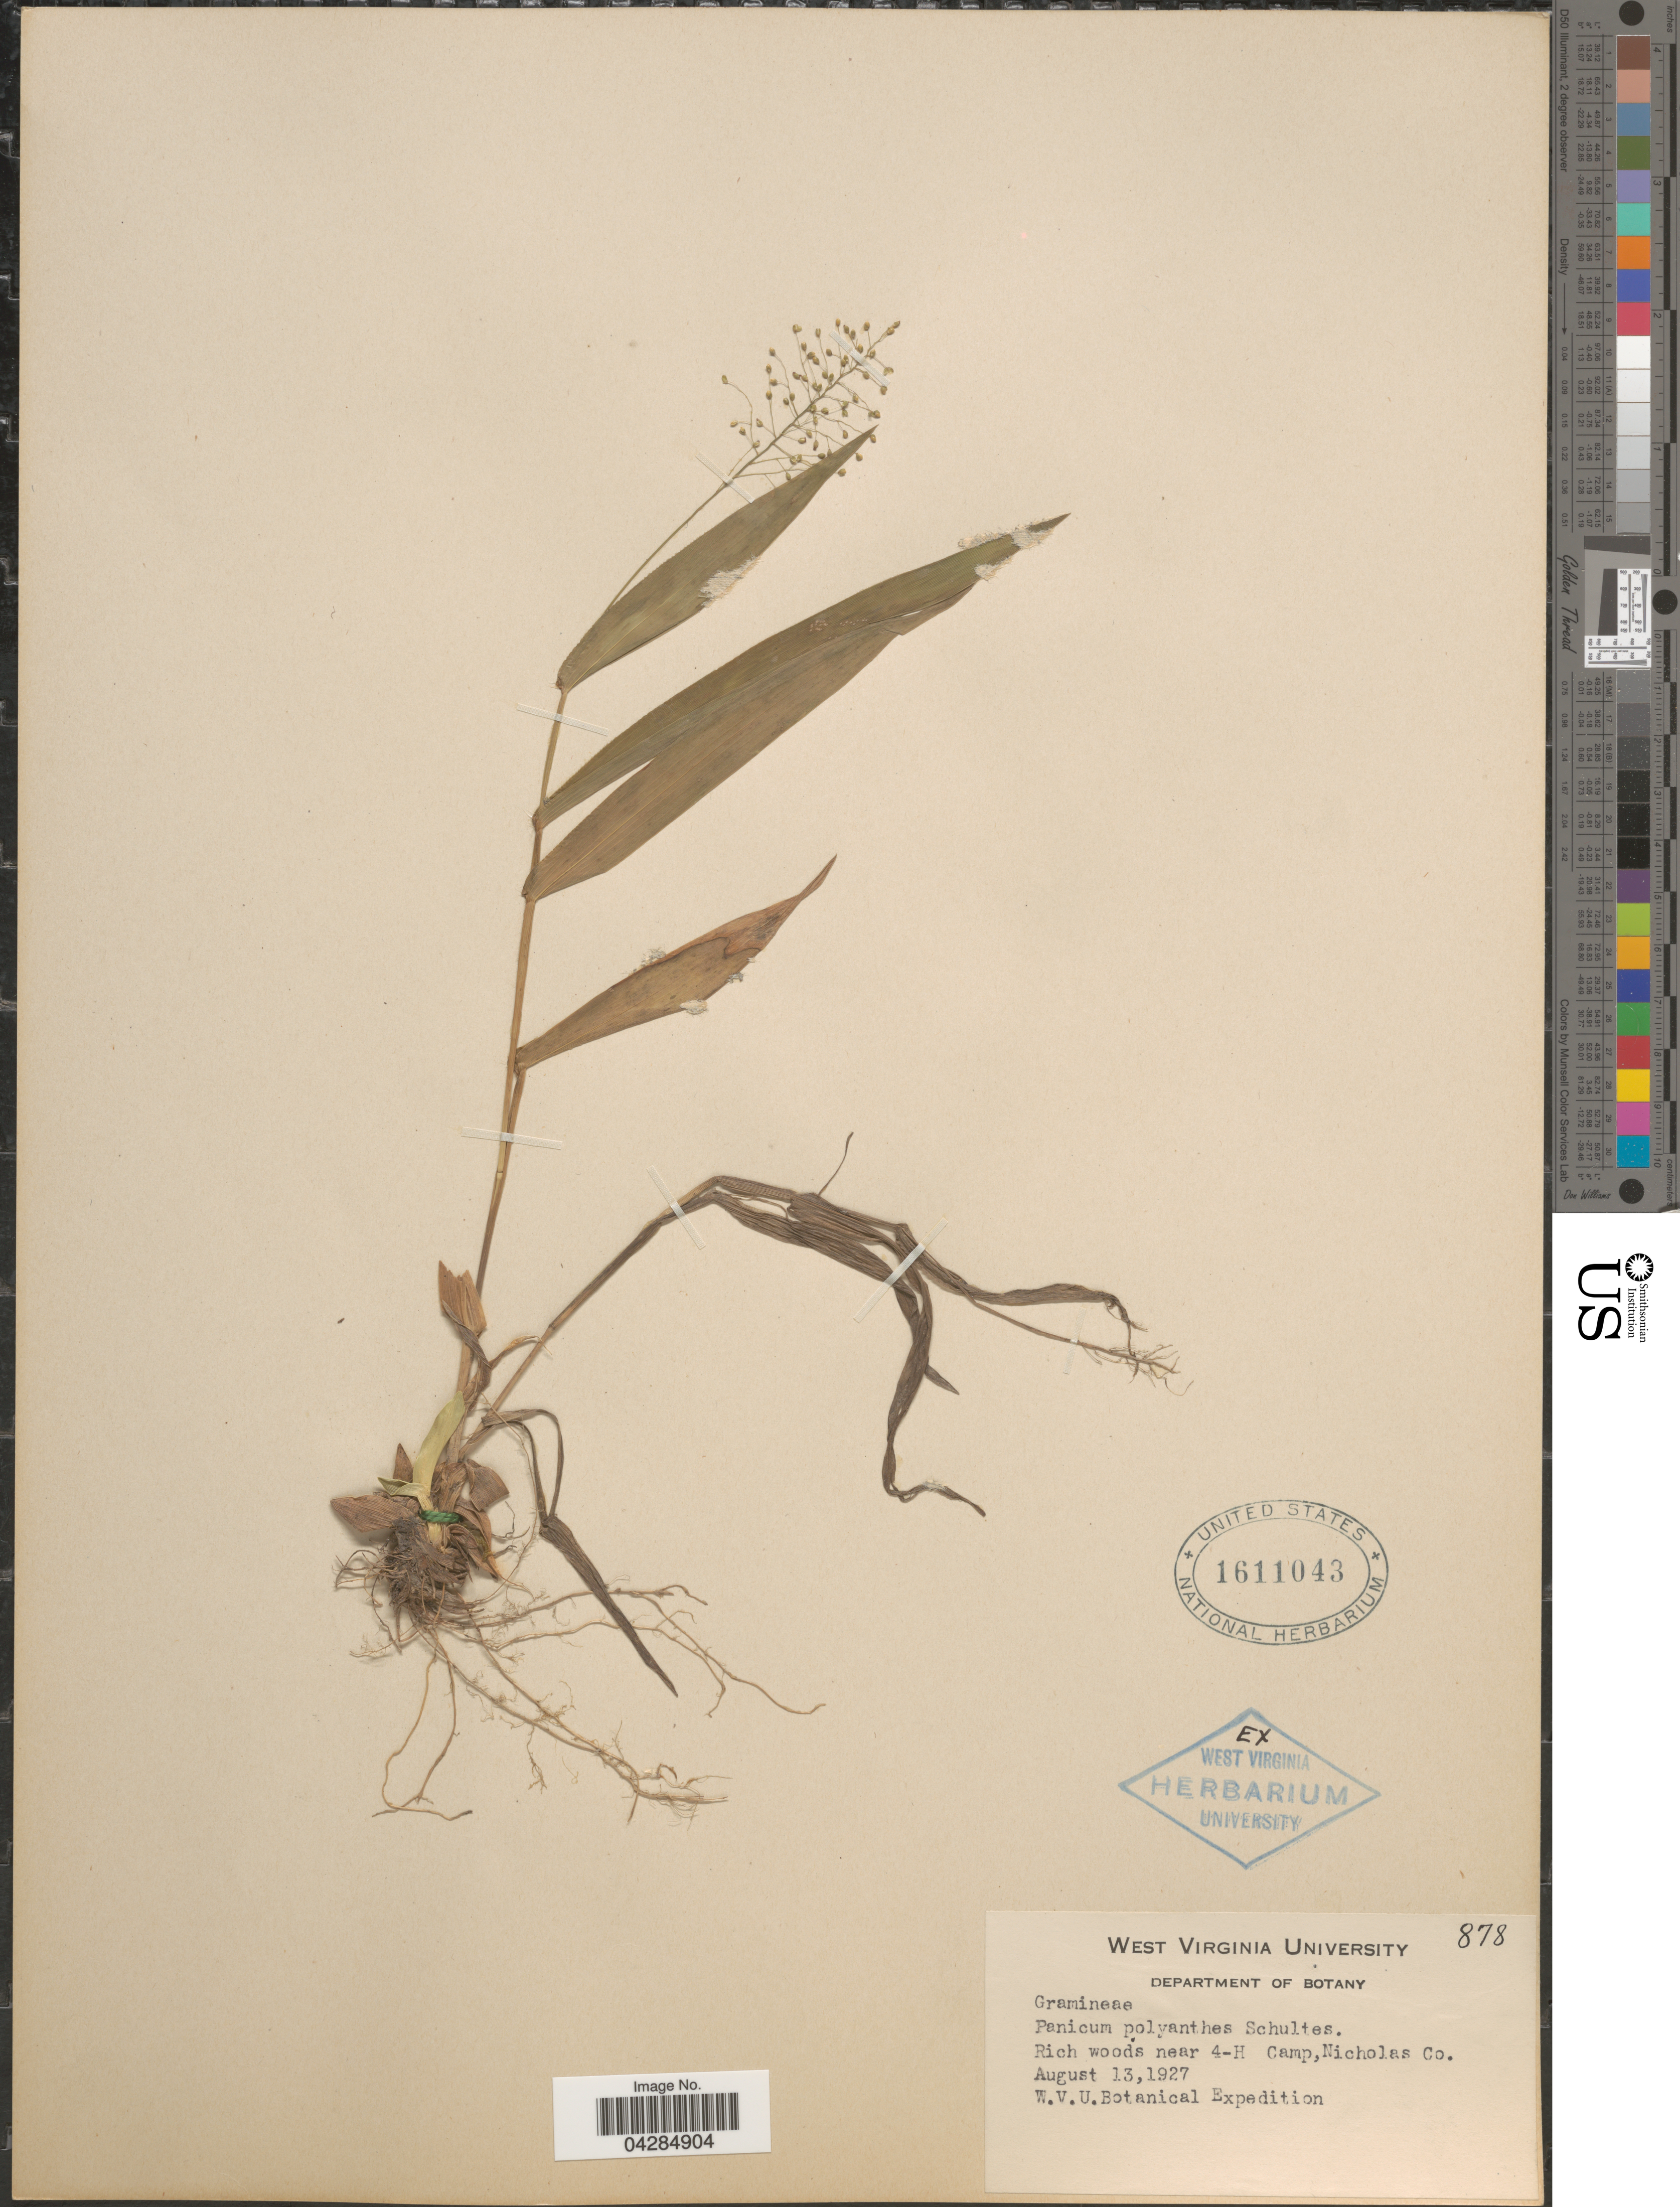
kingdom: Plantae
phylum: Tracheophyta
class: Liliopsida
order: Poales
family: Poaceae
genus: Dichanthelium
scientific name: Dichanthelium polyanthes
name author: (Schult.) Mohlenbr.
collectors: W. V. U. Botanical Expedition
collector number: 878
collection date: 1927-08-13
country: United States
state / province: West Virginia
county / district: Nicholas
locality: Near 4-H Camp, Nicholas Co.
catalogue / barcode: US 1611043